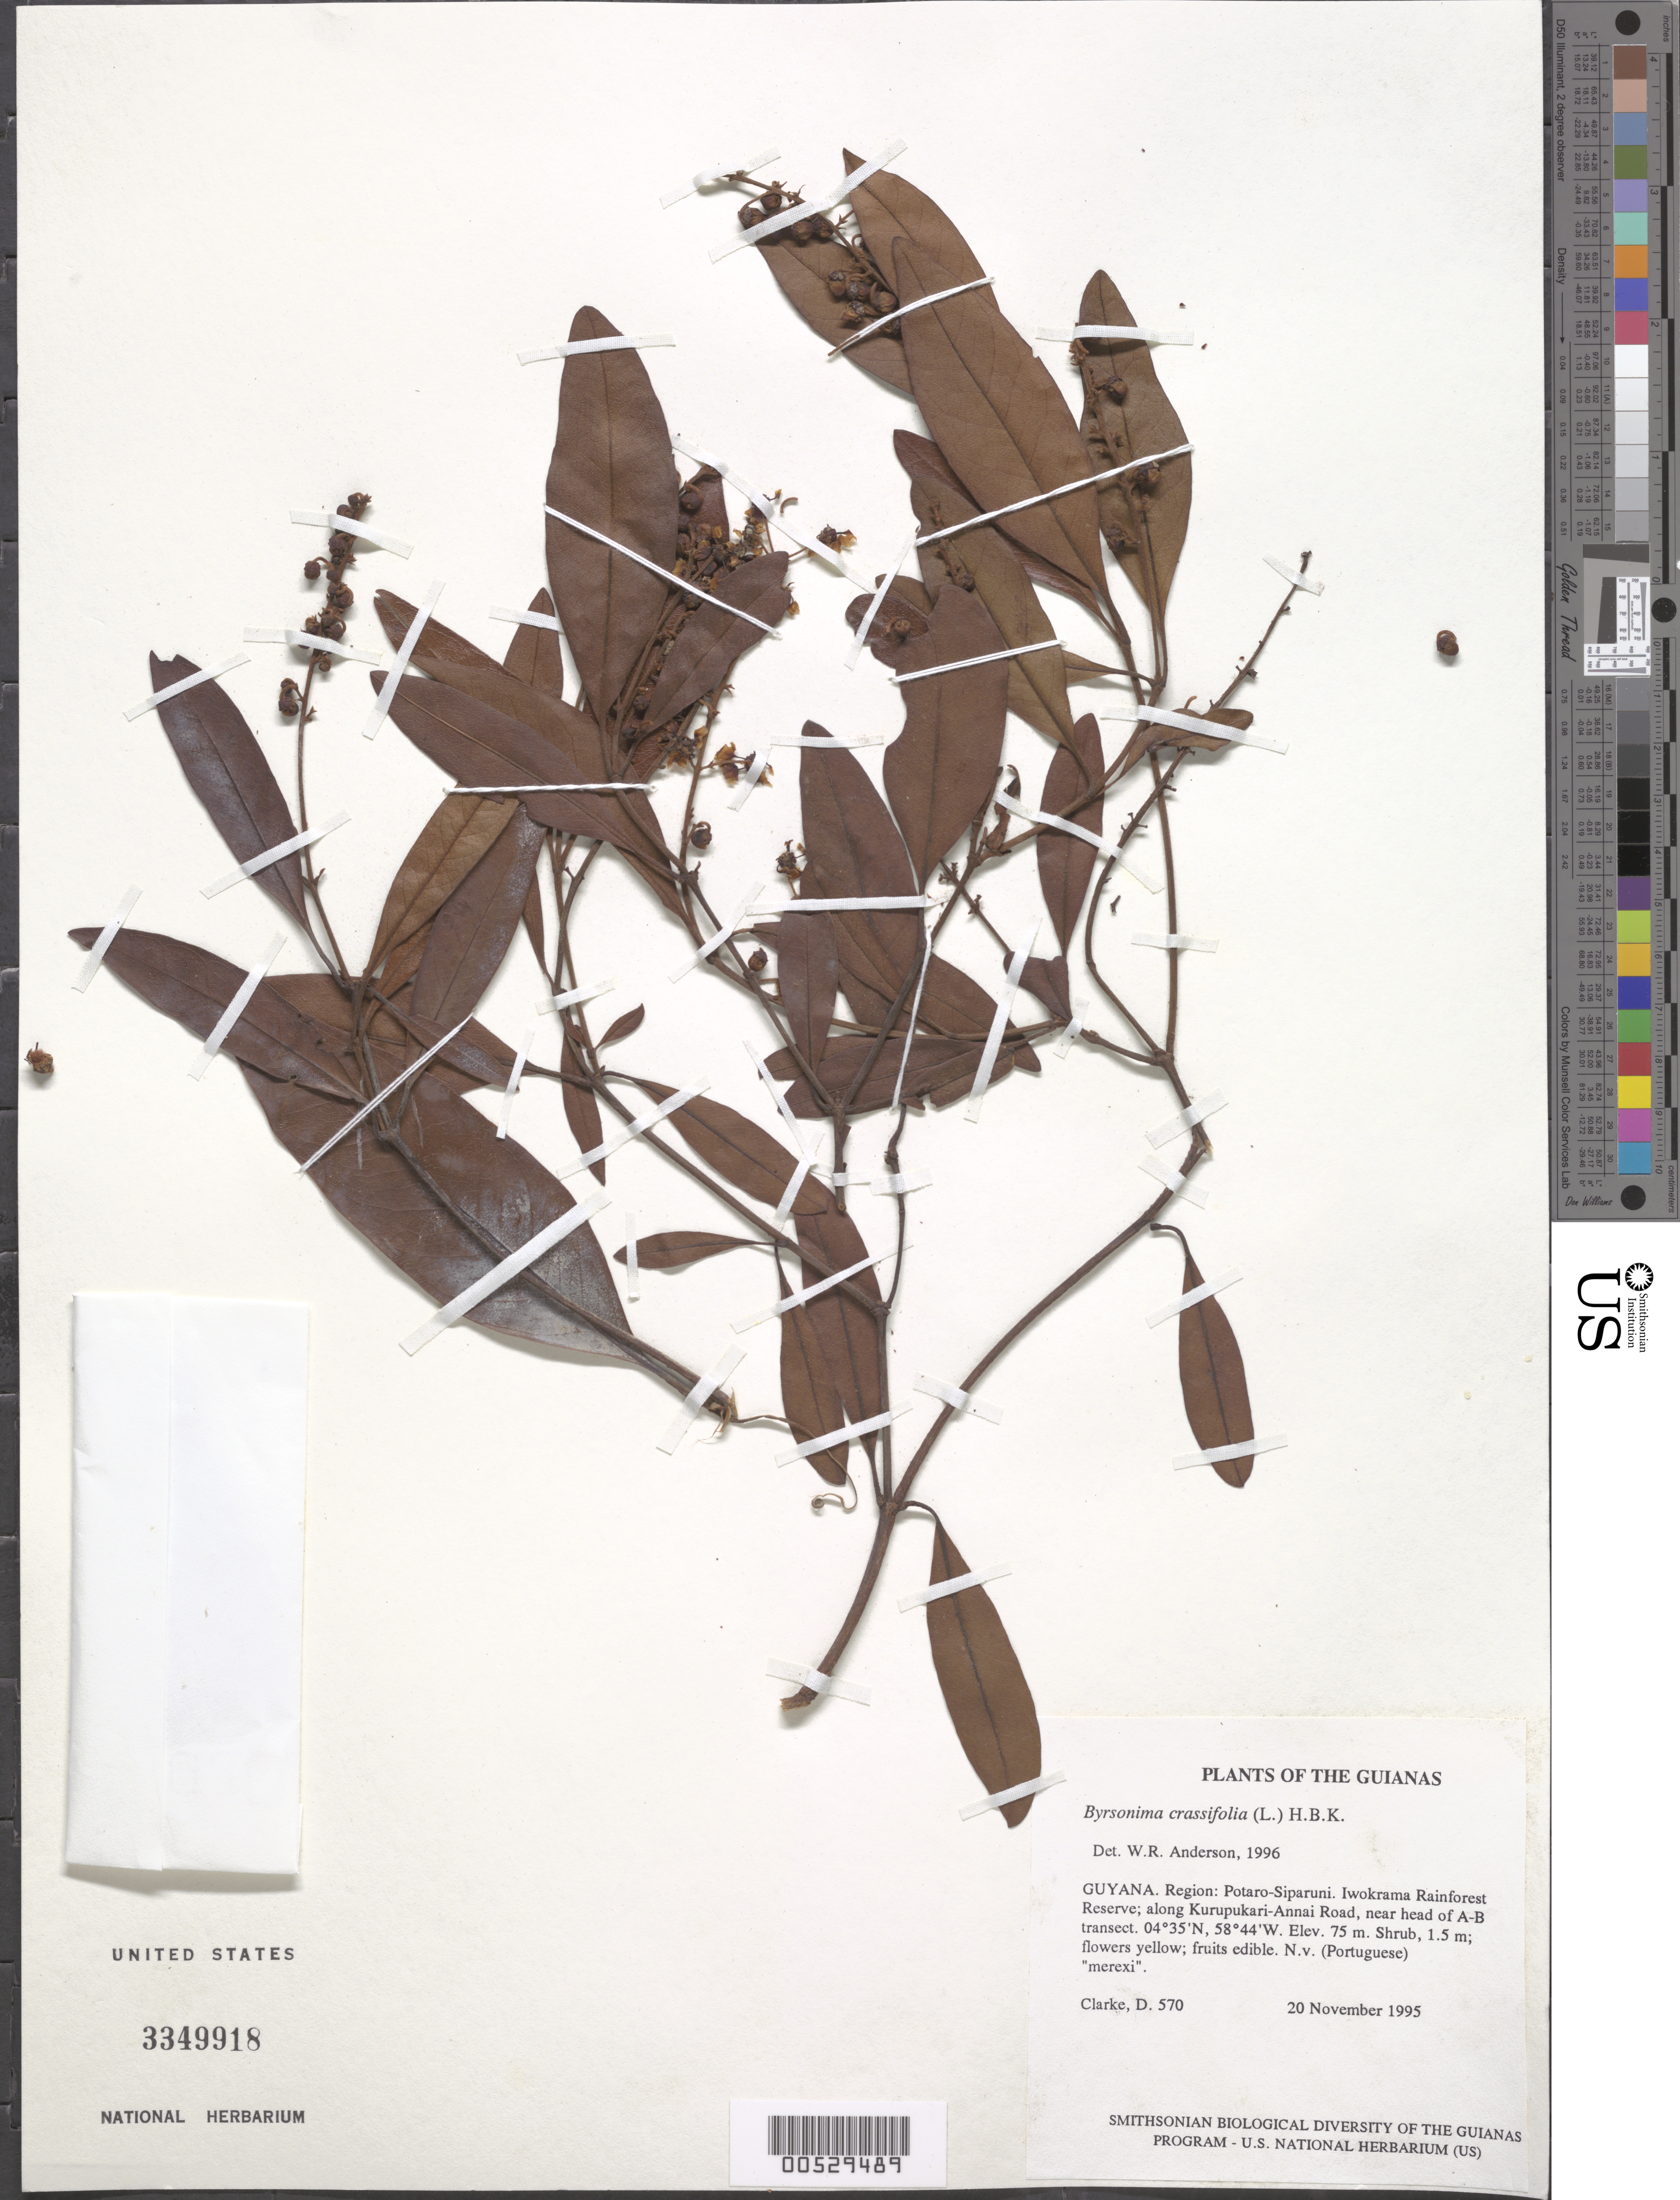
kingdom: Plantae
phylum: Tracheophyta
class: Magnoliopsida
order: Malpighiales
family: Malpighiaceae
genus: Byrsonima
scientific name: Byrsonima crassifolia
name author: (L.) Kunth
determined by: Anderson, W. R., (MICH), University of Michigan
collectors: H. D. Clarke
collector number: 570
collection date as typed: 20 November 1995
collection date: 1995-11-20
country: Guyana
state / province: Potaro-Siparuni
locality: Iwokrama Rainforest Reserve; along Kurupukari-Annai Road, near head of A-B transect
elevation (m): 75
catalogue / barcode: US 3349918